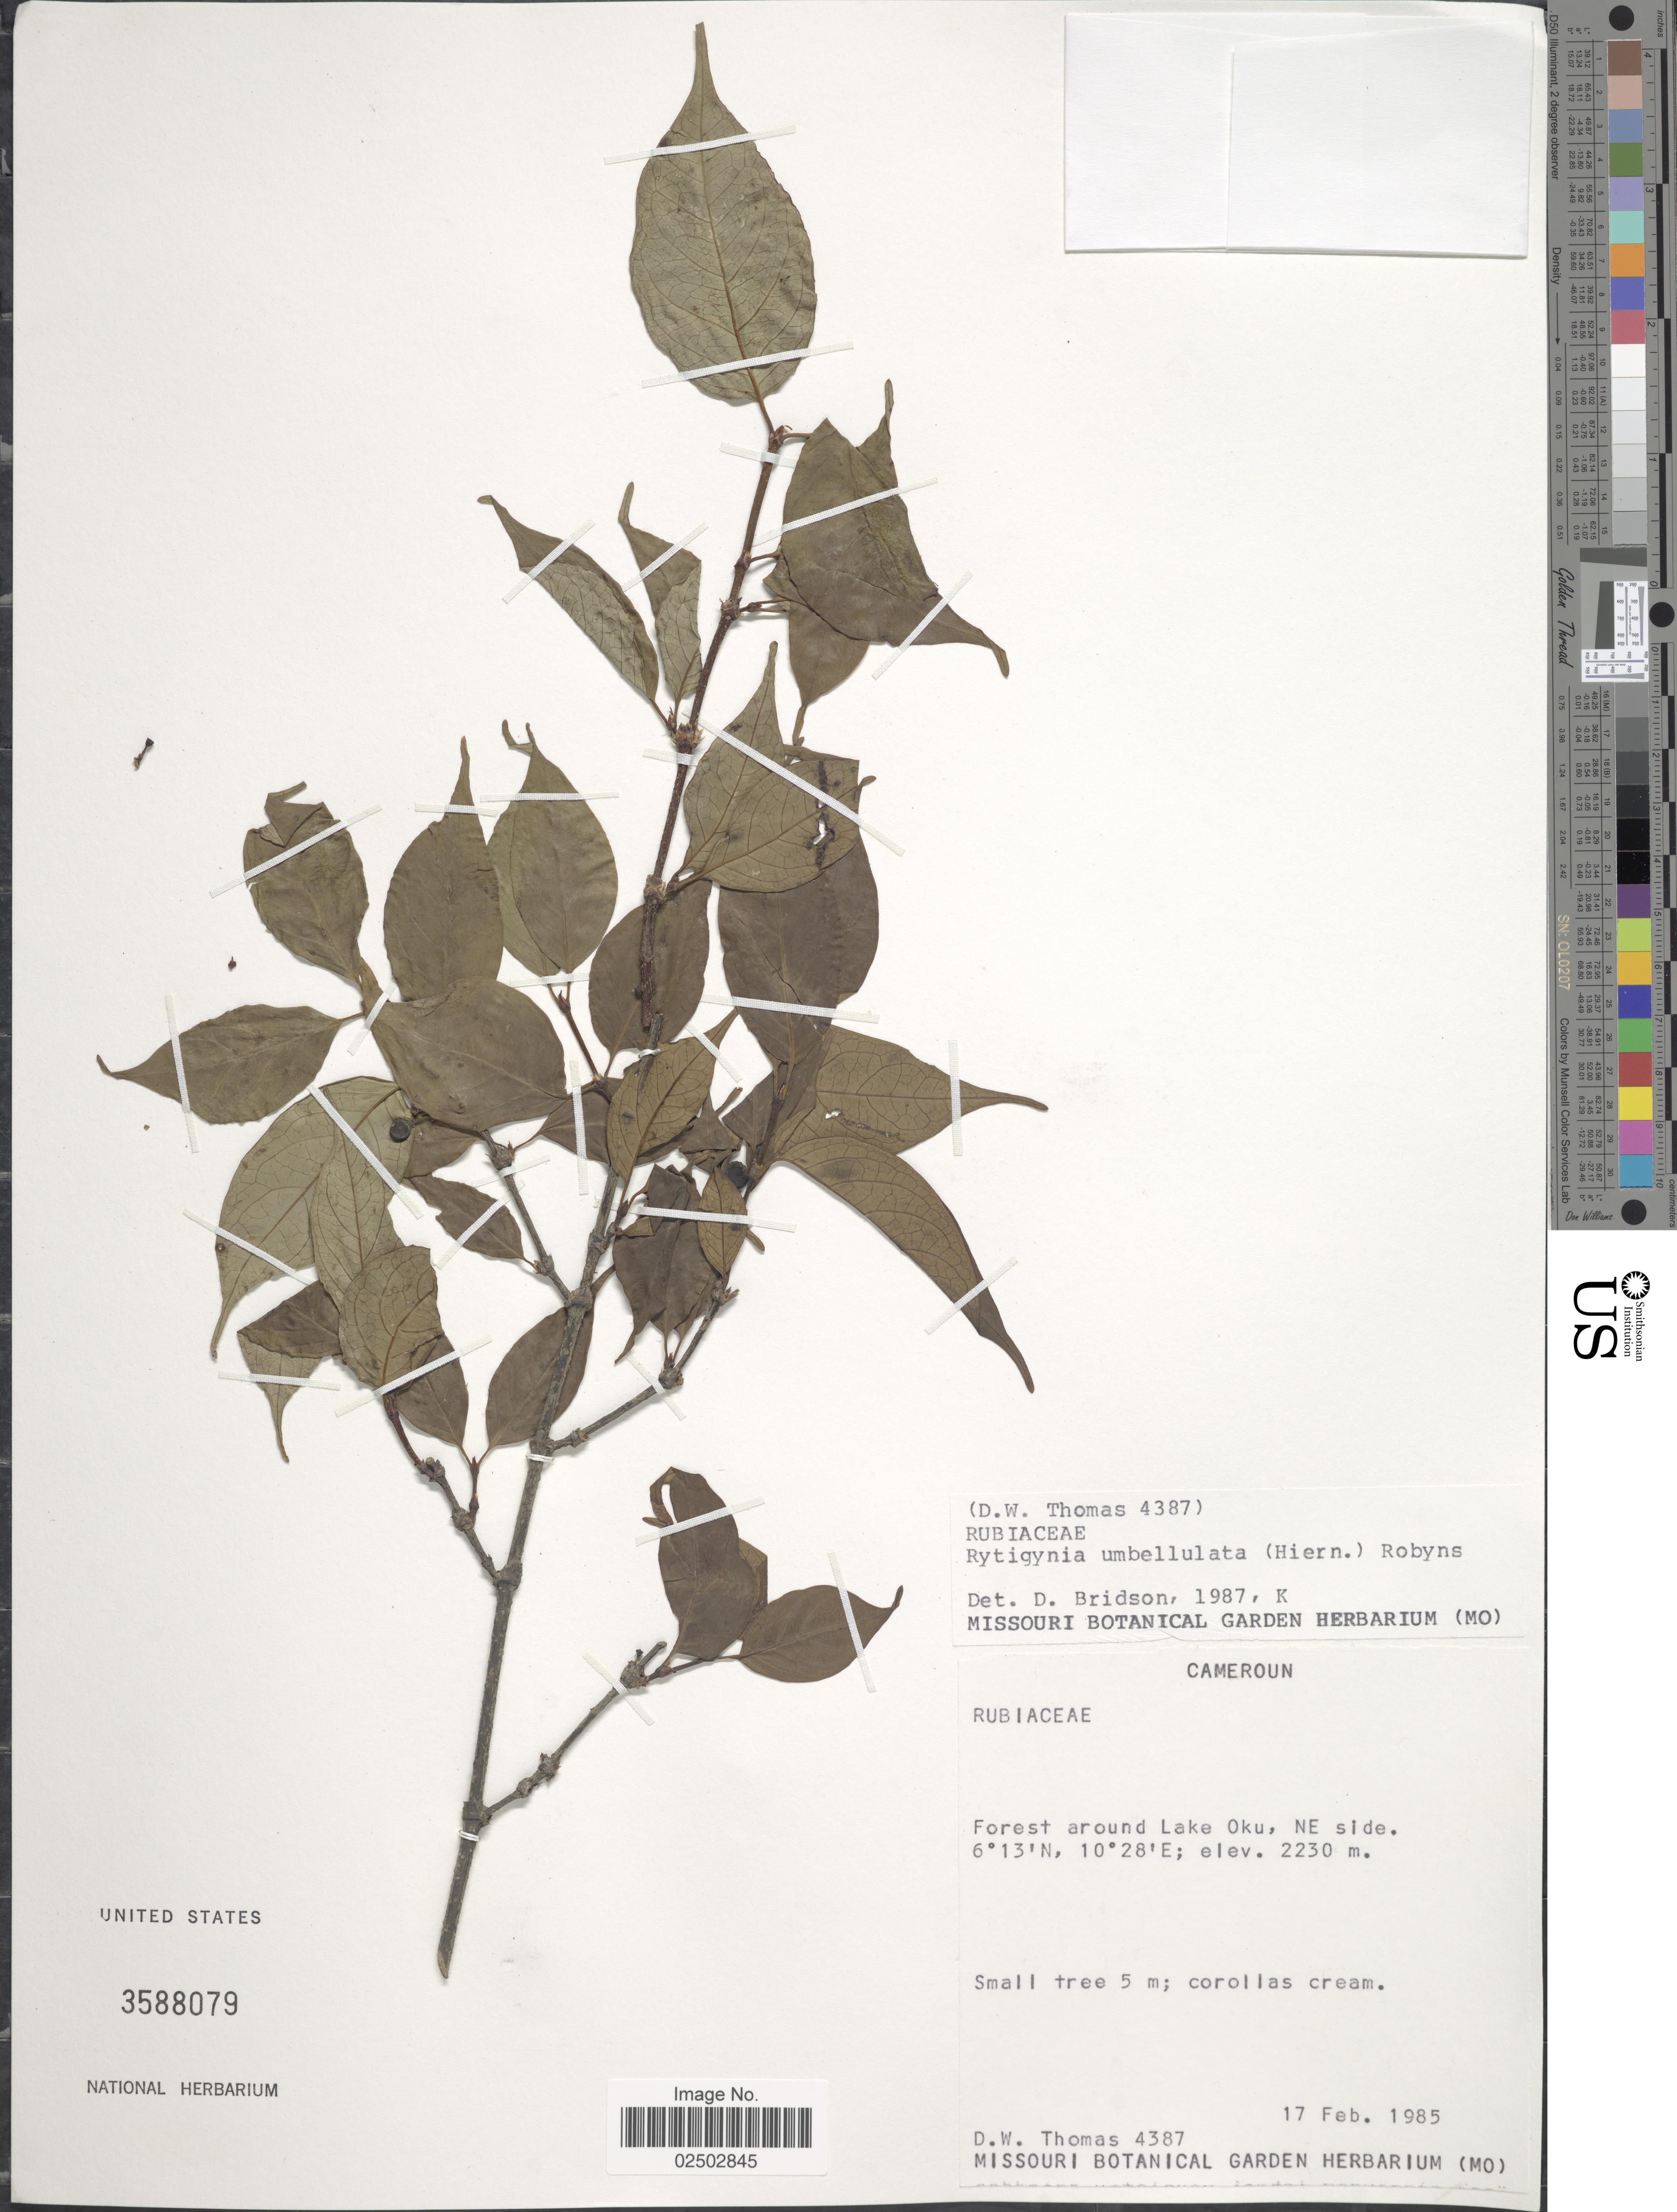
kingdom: Plantae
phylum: Tracheophyta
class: Magnoliopsida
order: Gentianales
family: Rubiaceae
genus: Rytigynia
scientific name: Rytigynia umbellulata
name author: (Hiern) Robyns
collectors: D. W. Thomas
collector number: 4387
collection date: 1985-02-17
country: Cameroon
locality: Carmeroun, Forest around Lake Oku, NE side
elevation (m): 2230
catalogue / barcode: US 3588079